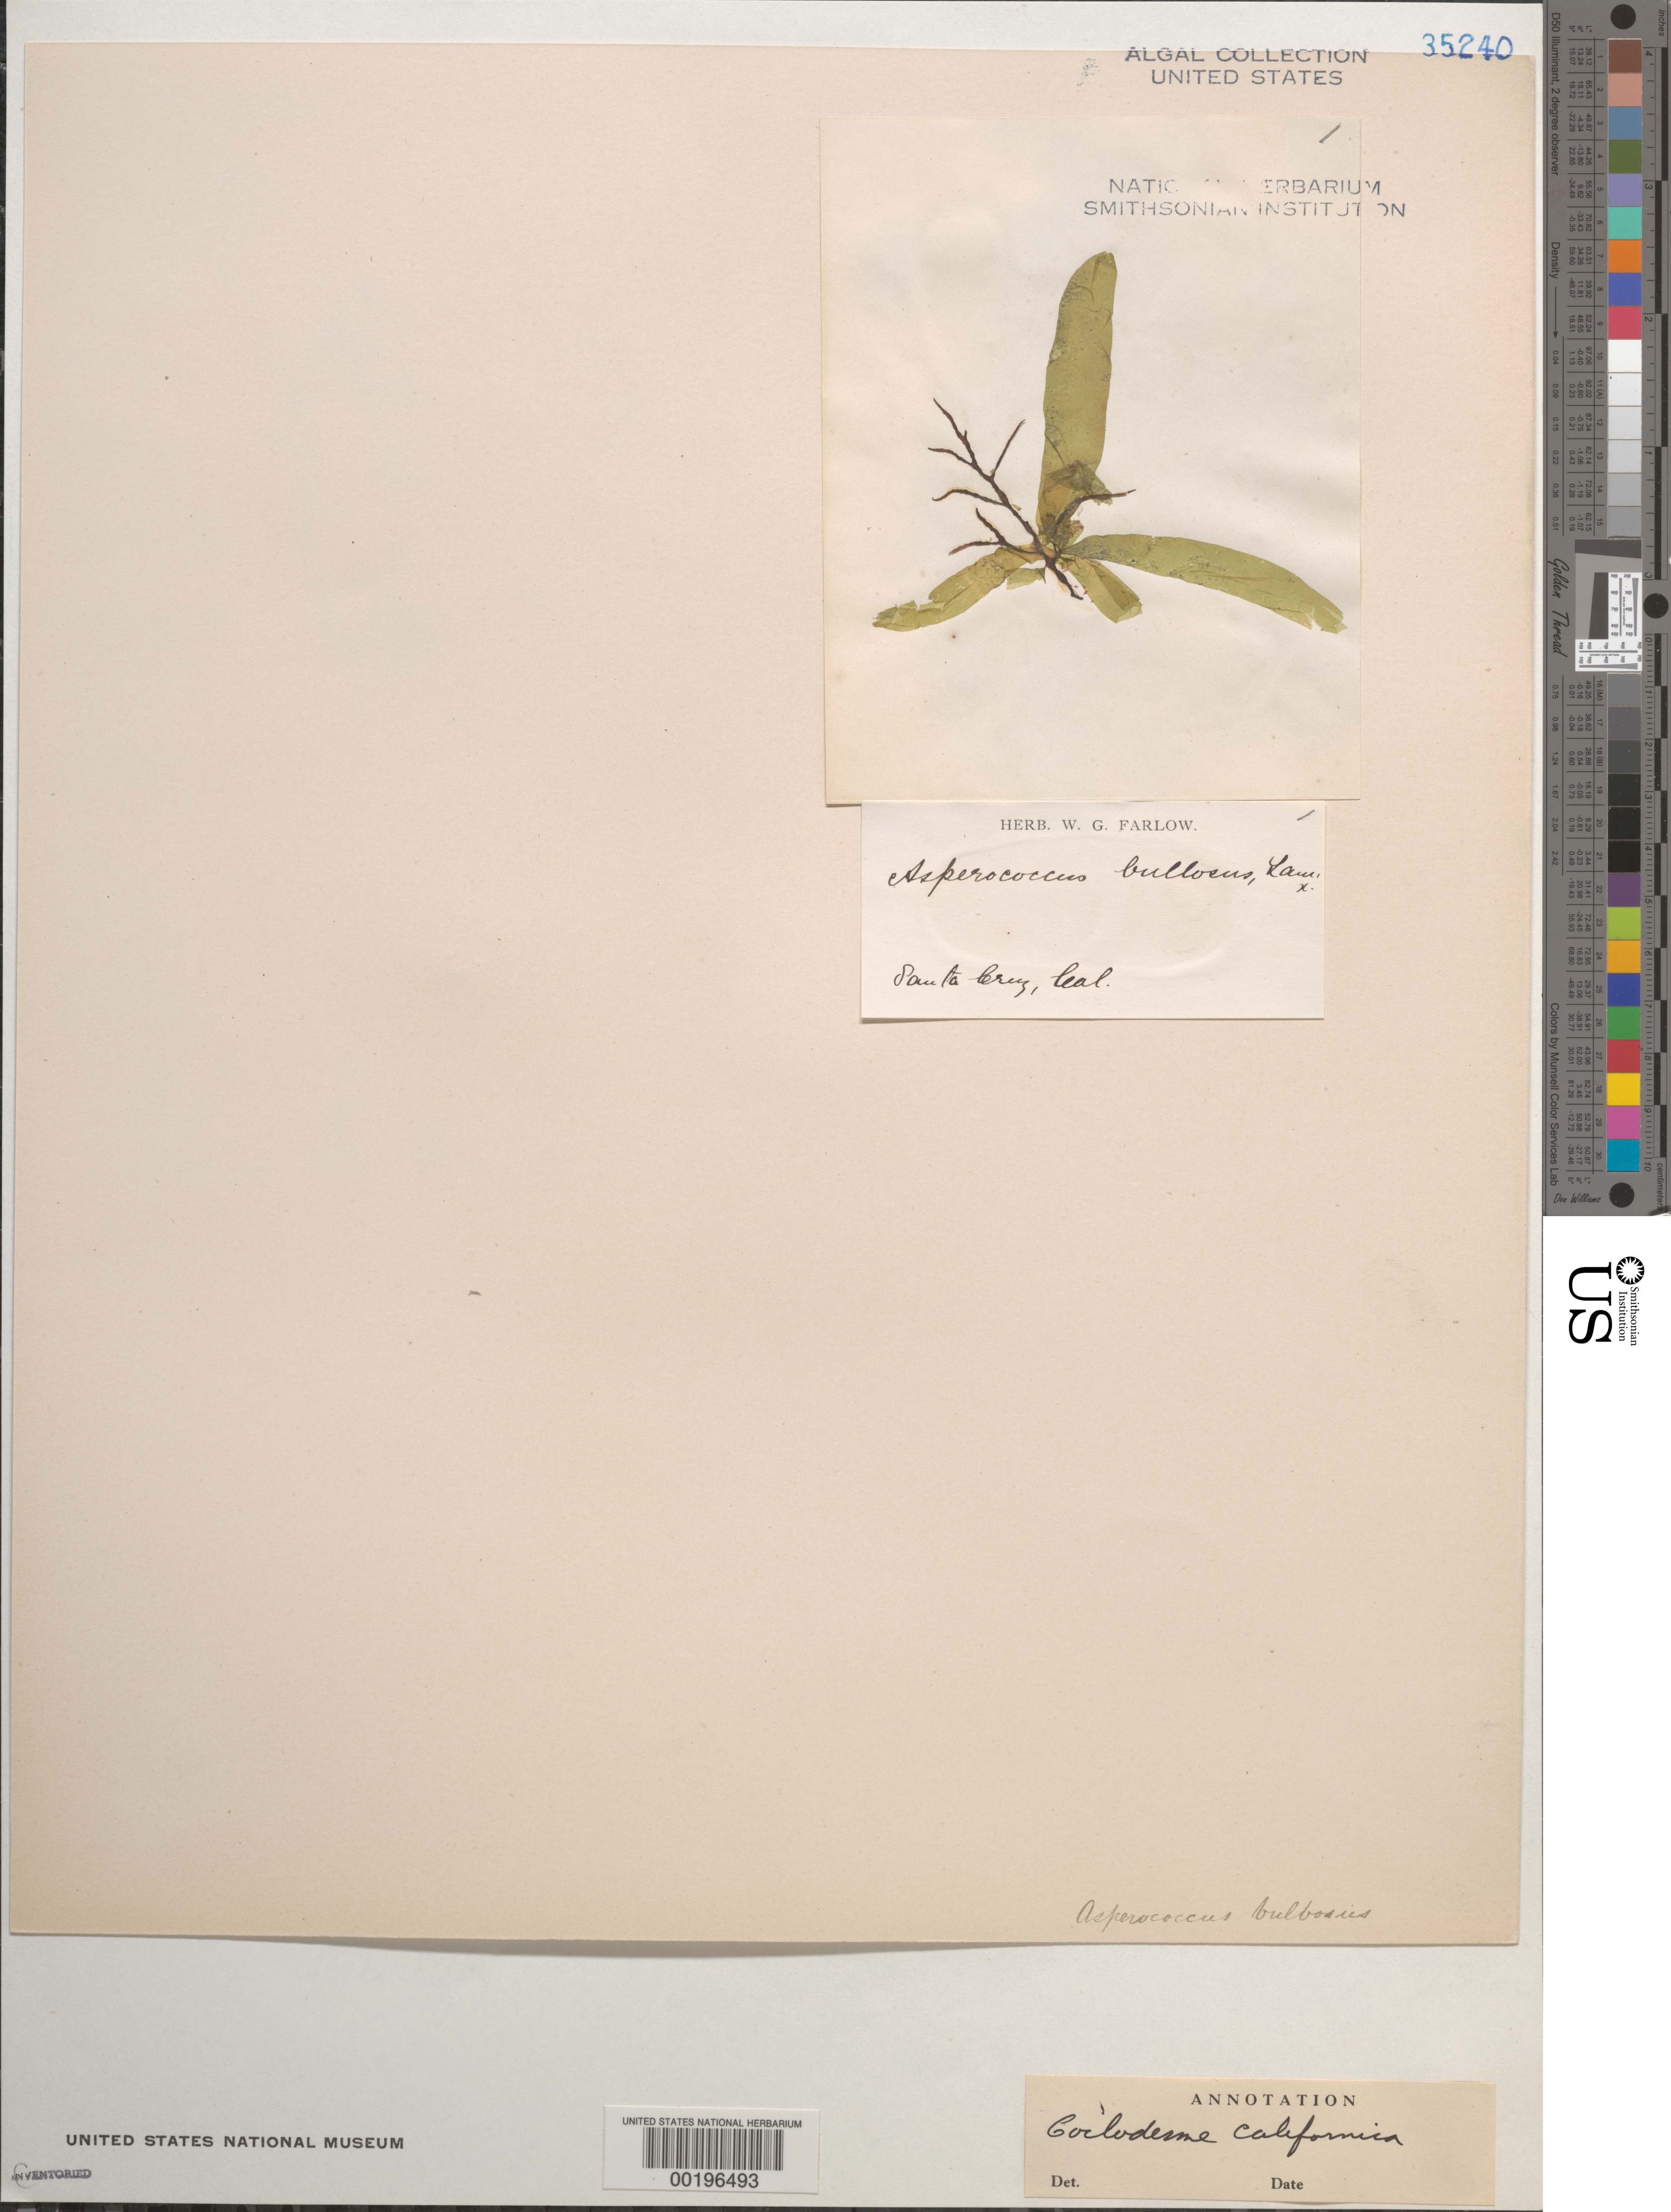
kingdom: Chromista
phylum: Ochrophyta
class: Phaeophyceae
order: Ectocarpales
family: Chordariaceae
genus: Coilodesme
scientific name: Coilodesme californica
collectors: W. Farlow (Herbarium)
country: United States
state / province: California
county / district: Santa Cruz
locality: Santa Cruz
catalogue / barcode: US 35240